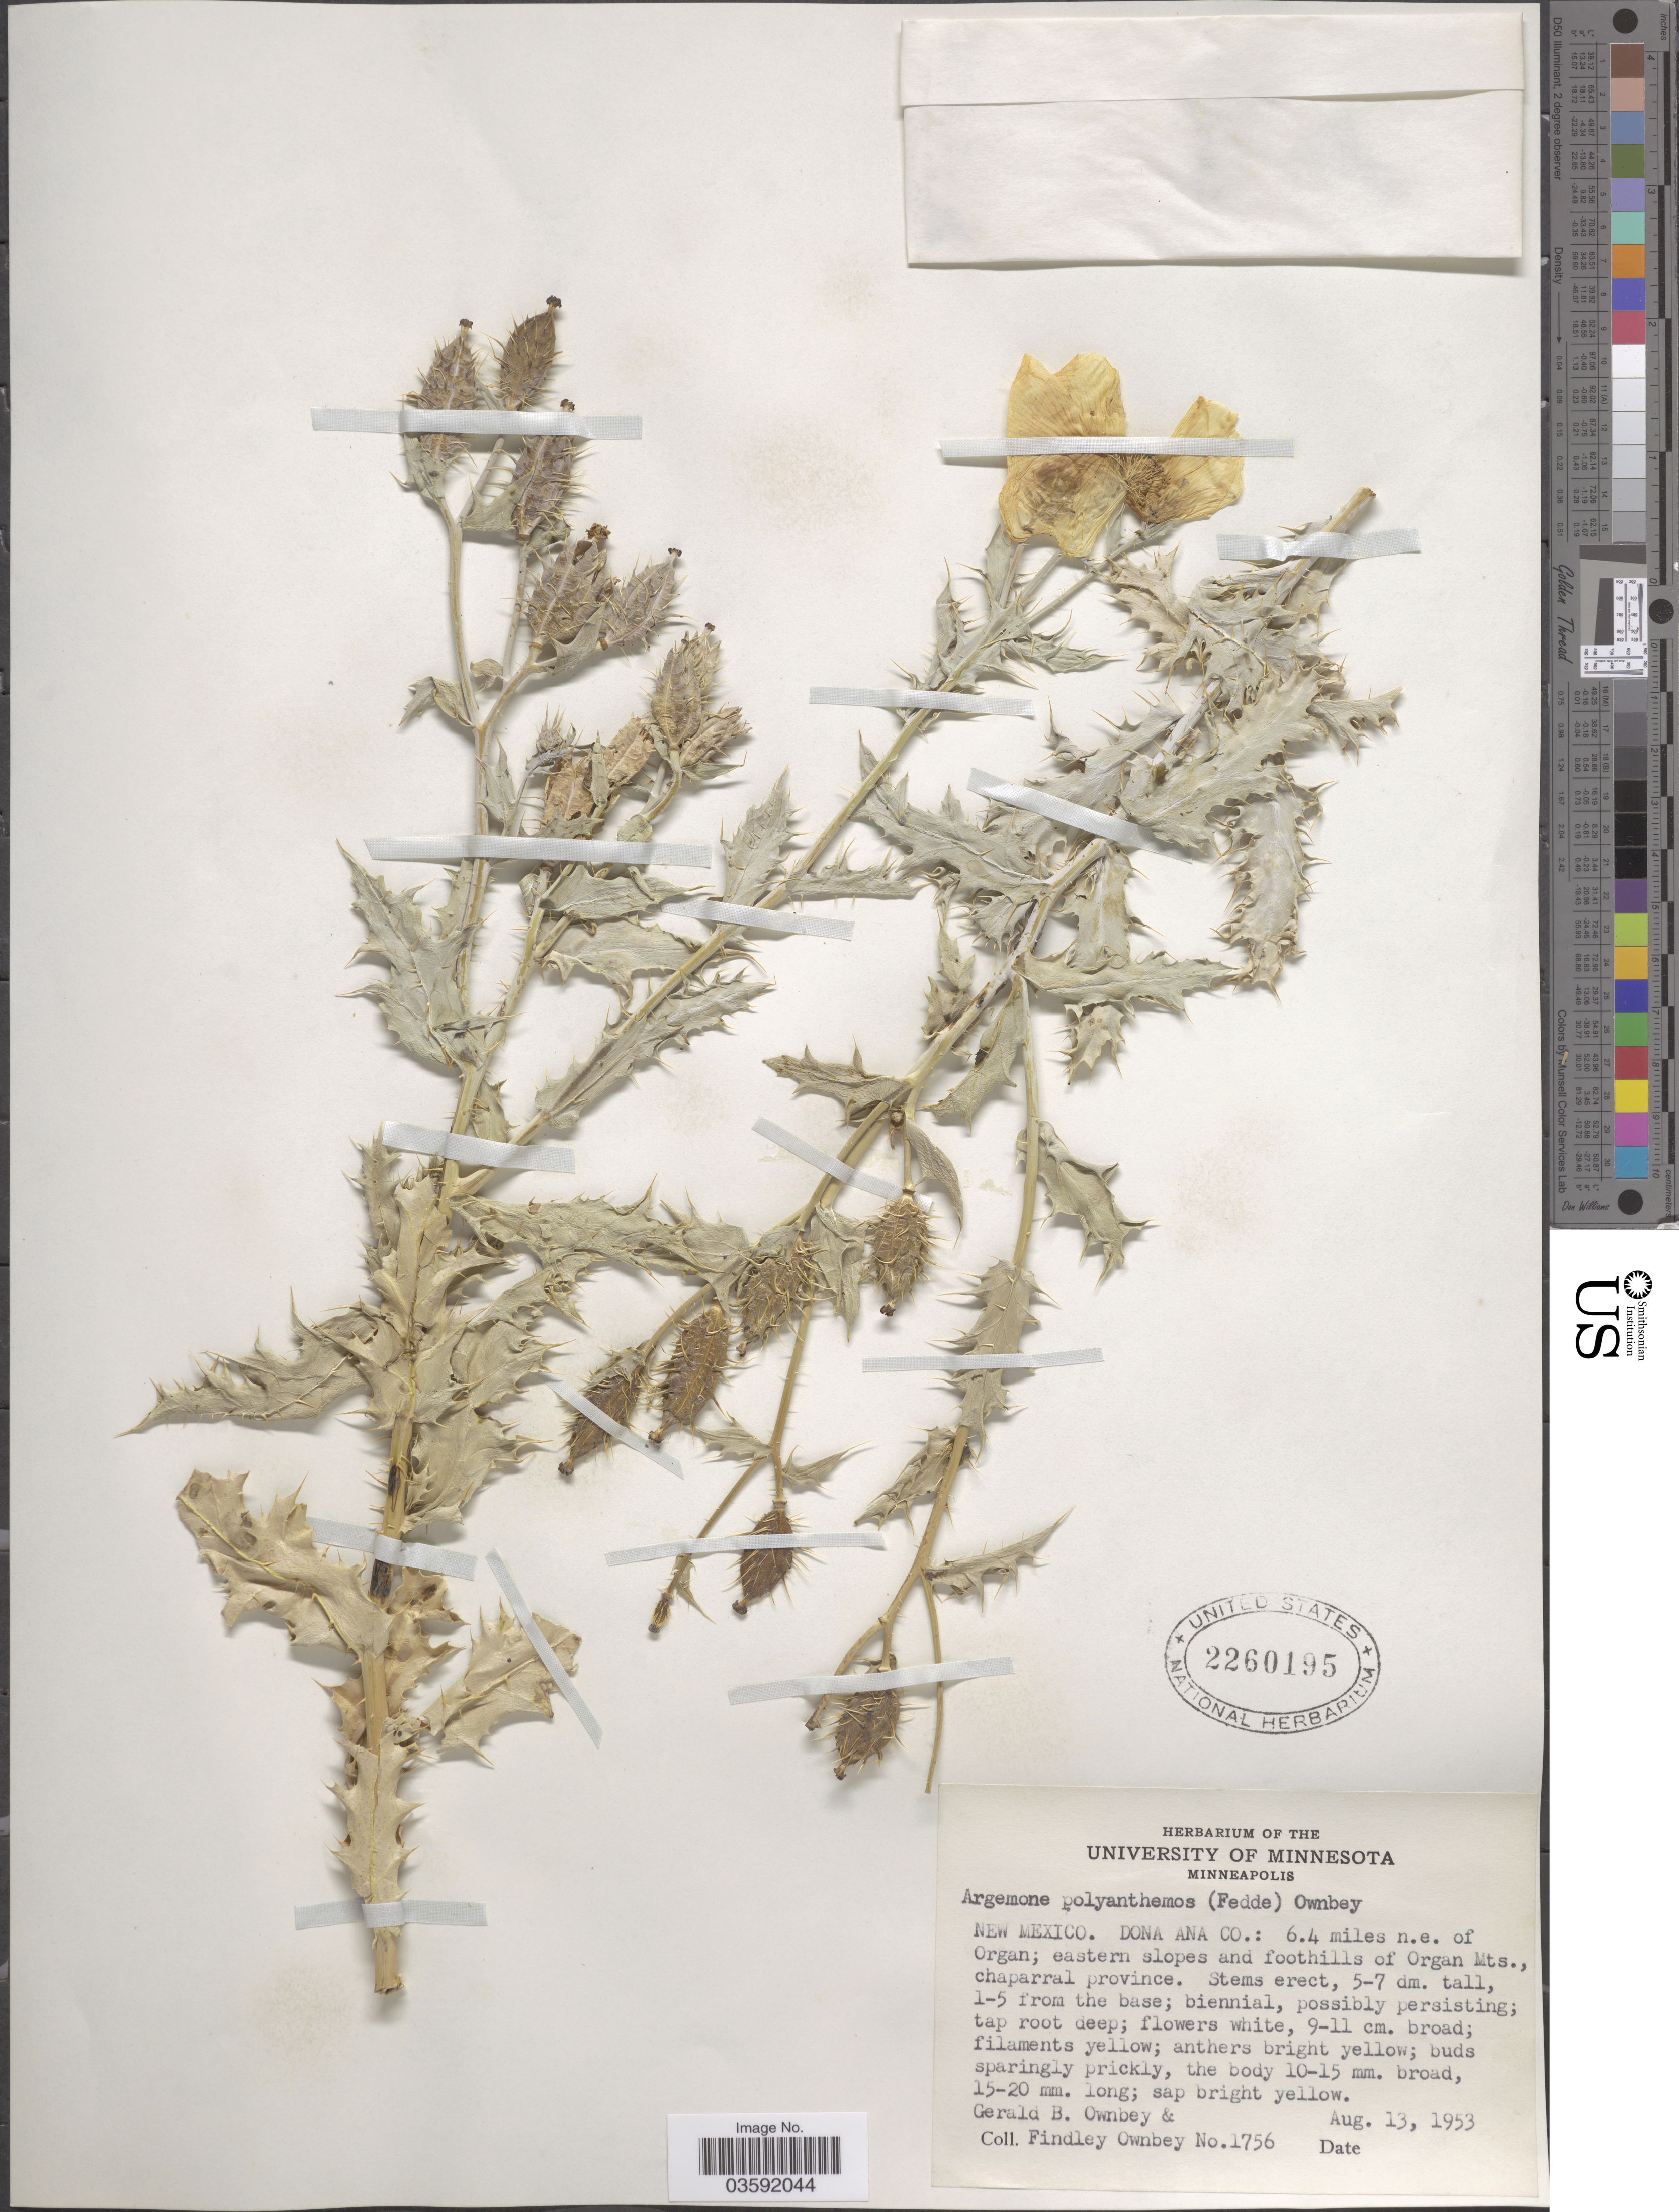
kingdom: Plantae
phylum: Tracheophyta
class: Magnoliopsida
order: Ranunculales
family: Papaveraceae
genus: Argemone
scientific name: Argemone polyanthemos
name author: (Fedde) G.B. Ownbey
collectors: G. B. Ownbey & F. Ownbey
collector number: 1756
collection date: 1953-08-13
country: United States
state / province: New Mexico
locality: Dona Ana Co.: 6.4 miles n.e. of Organ; eastern slopes and foothills of Organ Mts., chaparral province.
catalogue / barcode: US 2260195